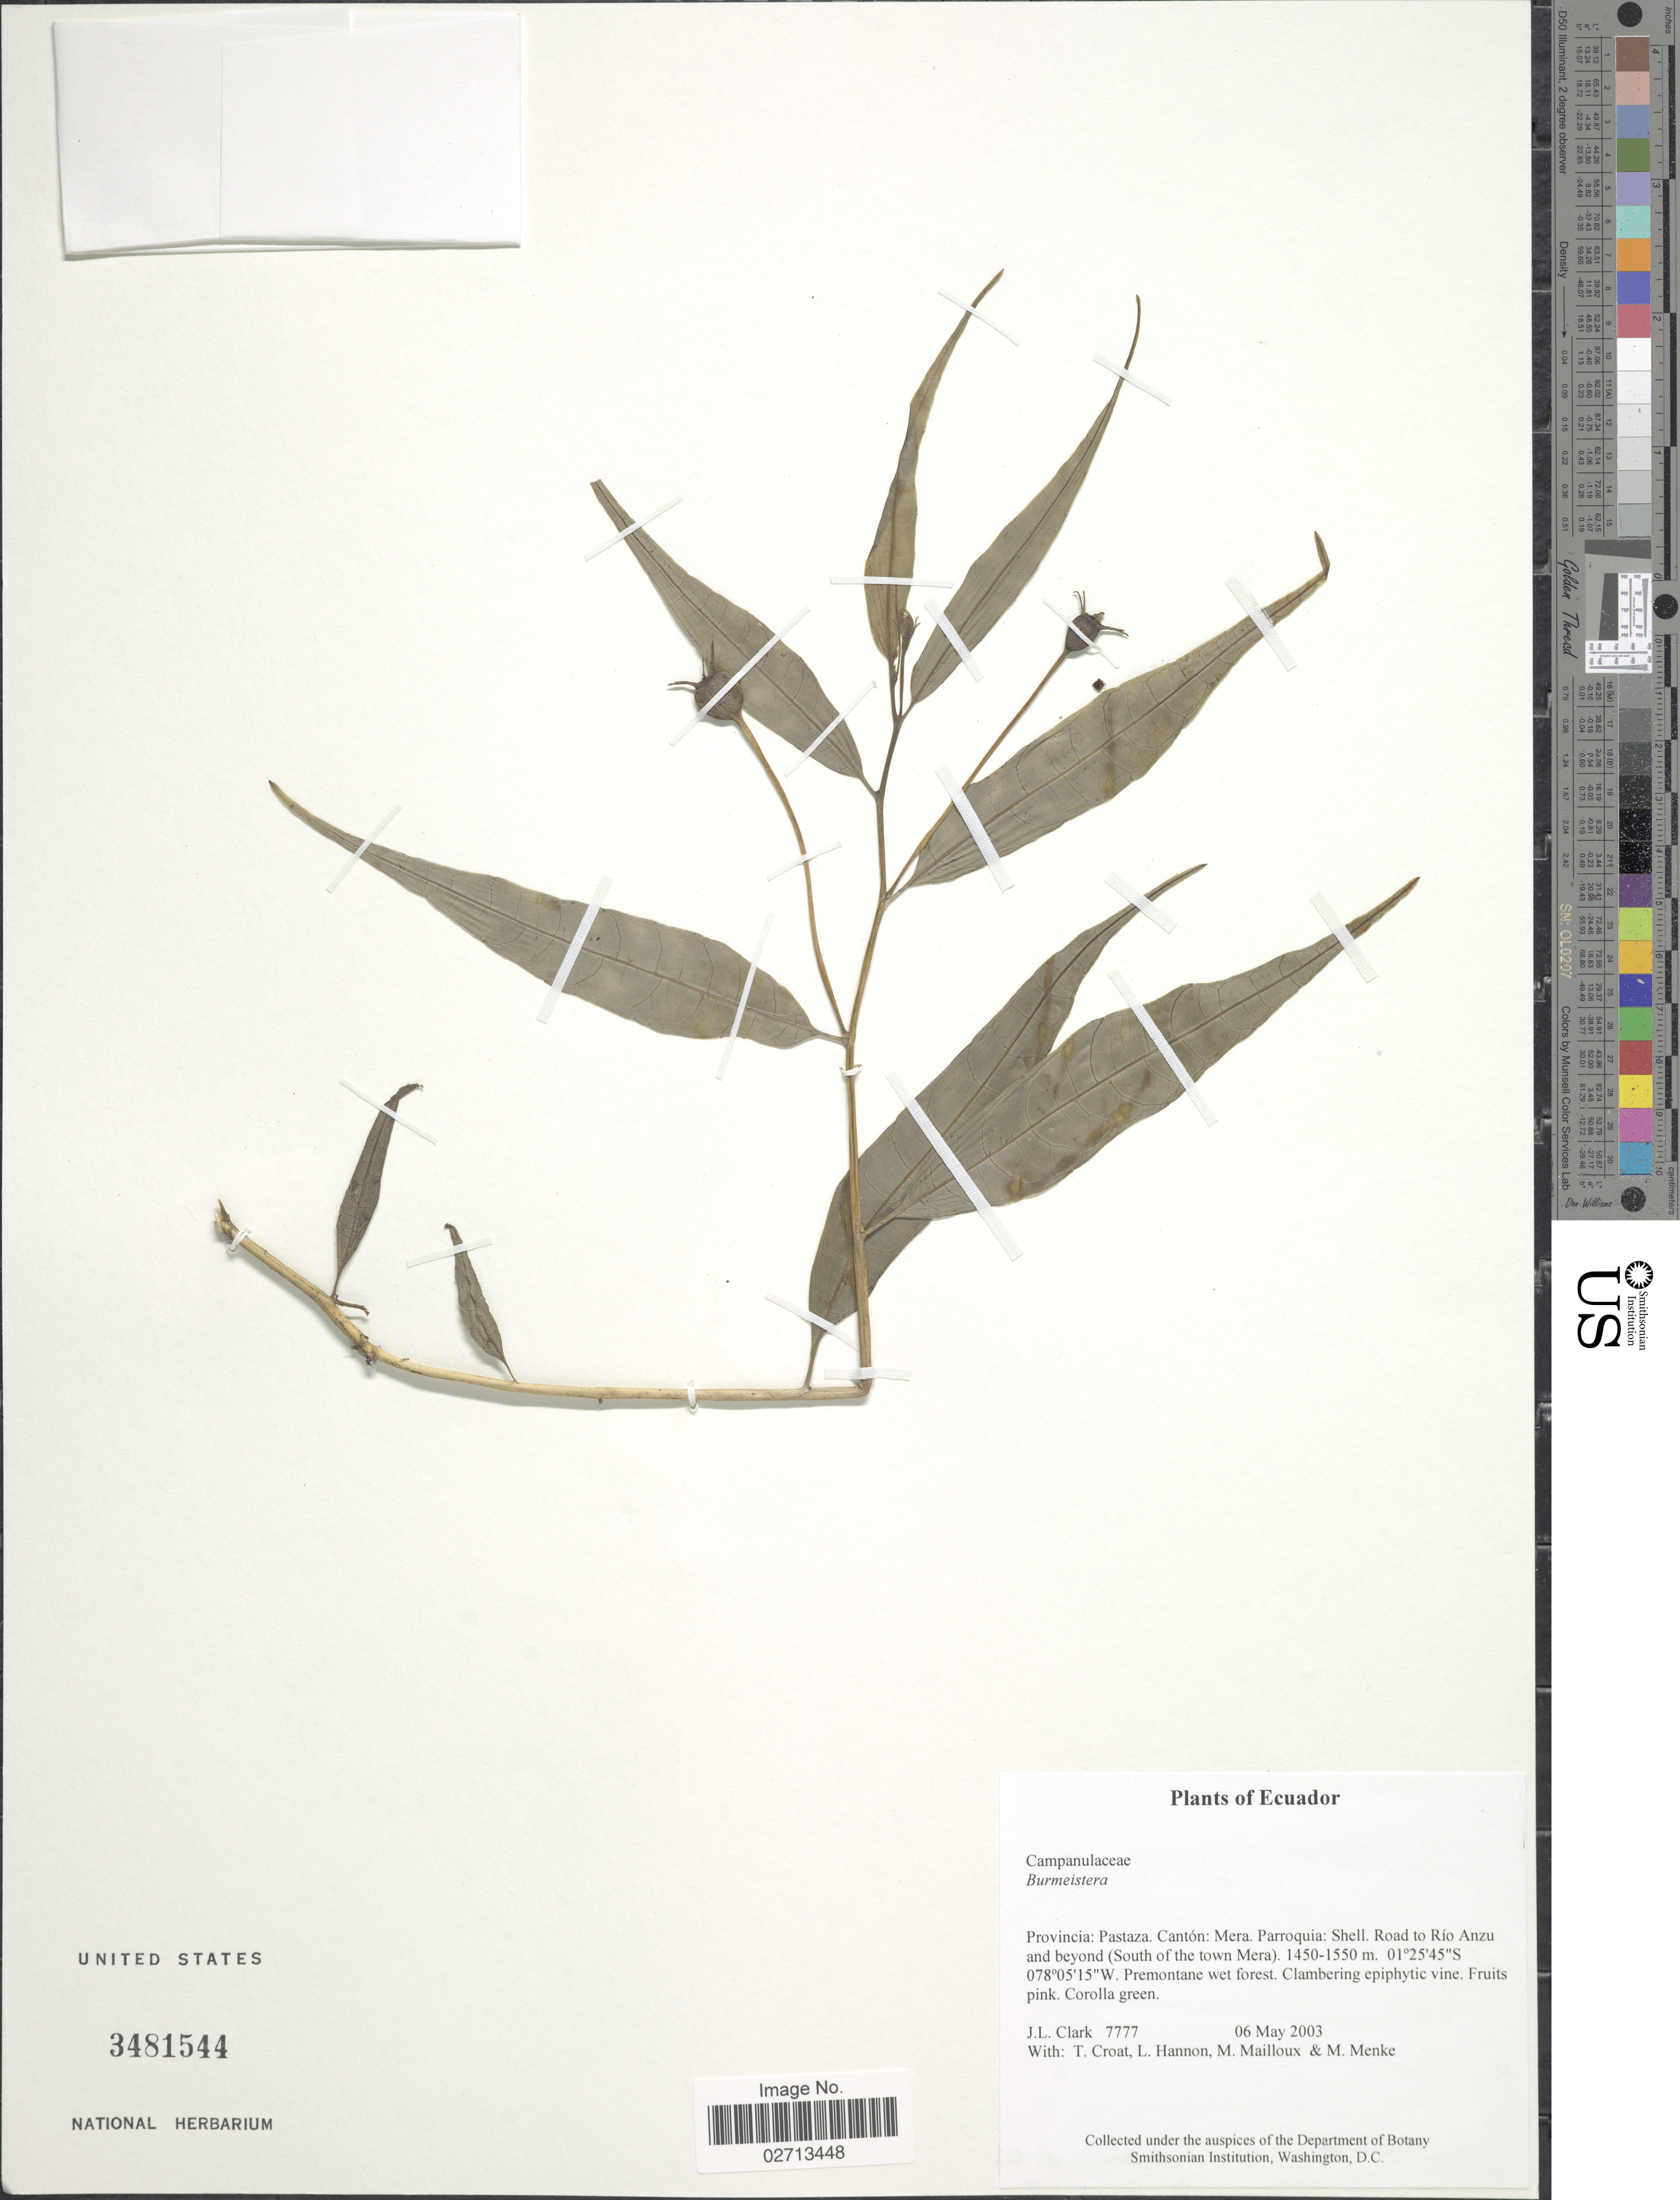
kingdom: Plantae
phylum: Tracheophyta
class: Magnoliopsida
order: Asterales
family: Campanulaceae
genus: Burmeistera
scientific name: Burmeistera sp.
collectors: J. L. Clark, T. B. Croat, L. Hannon, M. Mailloux & M. Menke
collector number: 7777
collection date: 2003-05-06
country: Ecuador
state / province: Pastaza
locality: Canton: Mera. Parroquia: Shell. Road to Rio Anzu and beyond (South of the town Mera).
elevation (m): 1450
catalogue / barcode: US 3481544